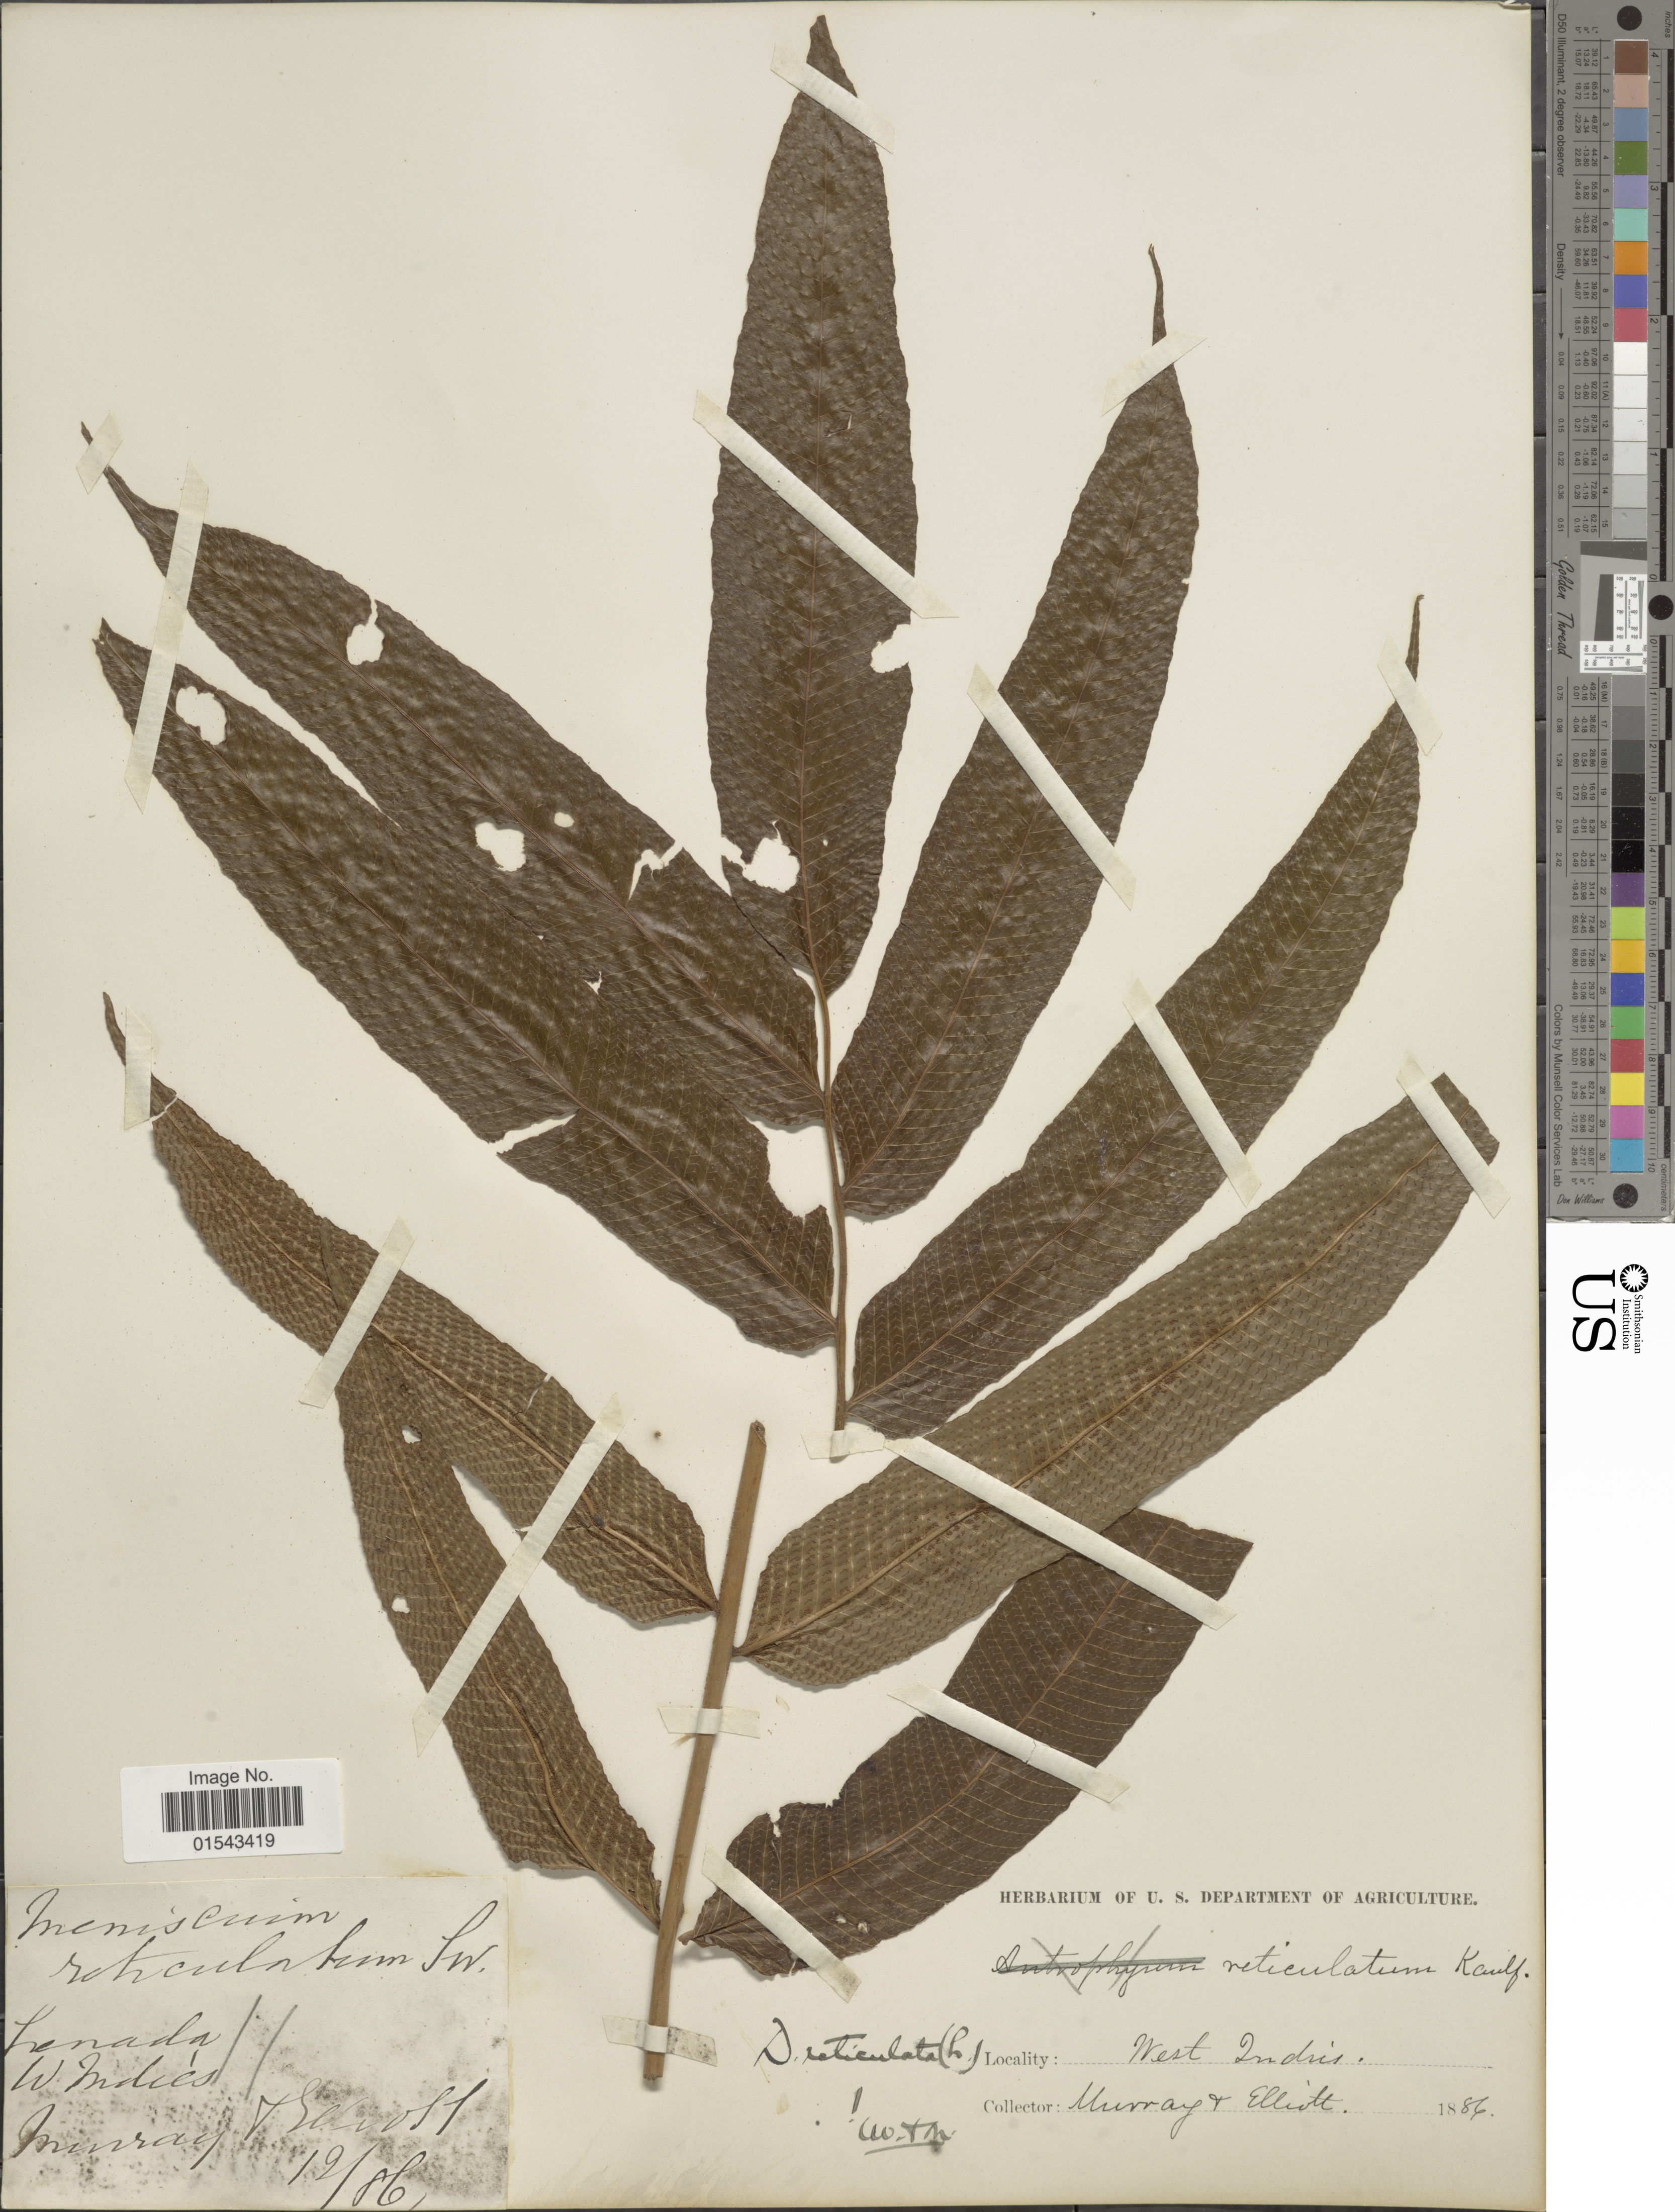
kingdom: Plantae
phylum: Tracheophyta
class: Polypodiopsida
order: Polypodiales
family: Thelypteridaceae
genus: Meniscium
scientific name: Meniscium reticulatum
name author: (L.) Sw.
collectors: Murray, -- & Elliott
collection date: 1886-12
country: Grenada